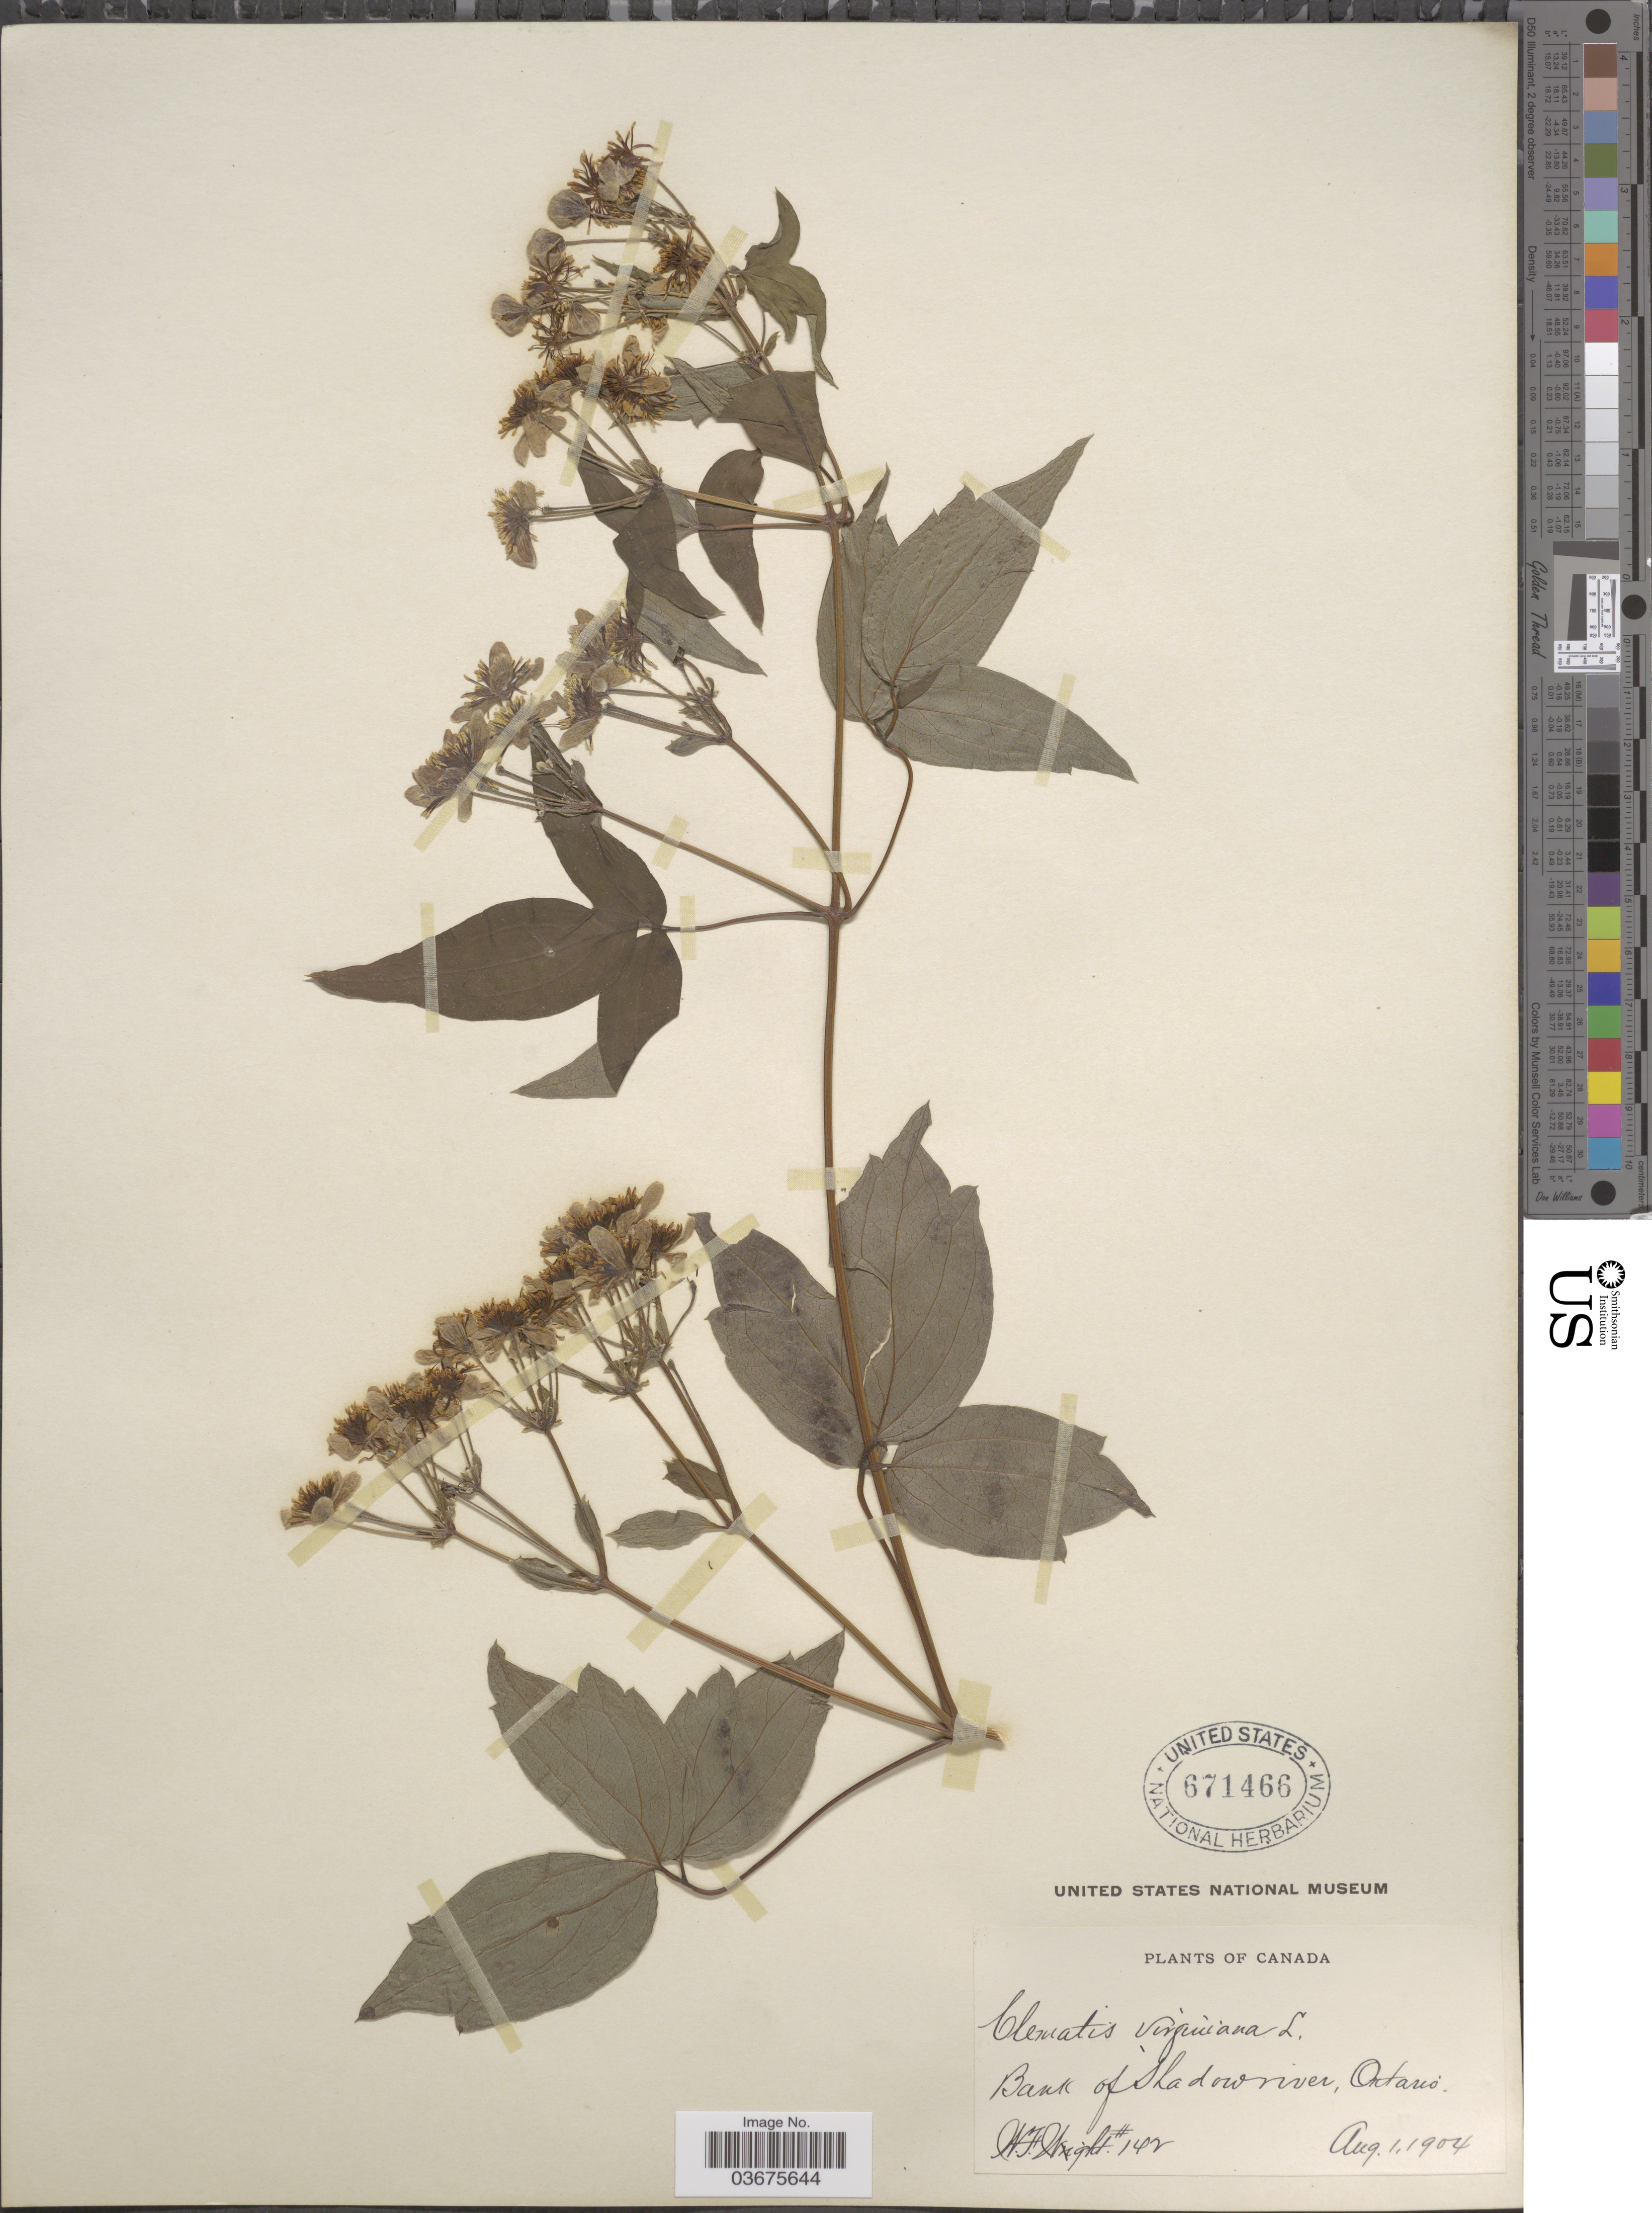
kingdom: Plantae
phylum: Tracheophyta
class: Magnoliopsida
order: Ranunculales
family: Ranunculaceae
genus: Clematis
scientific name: Clematis virginiana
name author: L.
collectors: W. F. Wright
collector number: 142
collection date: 1904-08-01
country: Canada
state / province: Ontario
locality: Bank of Shadowriver.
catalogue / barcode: US 671466